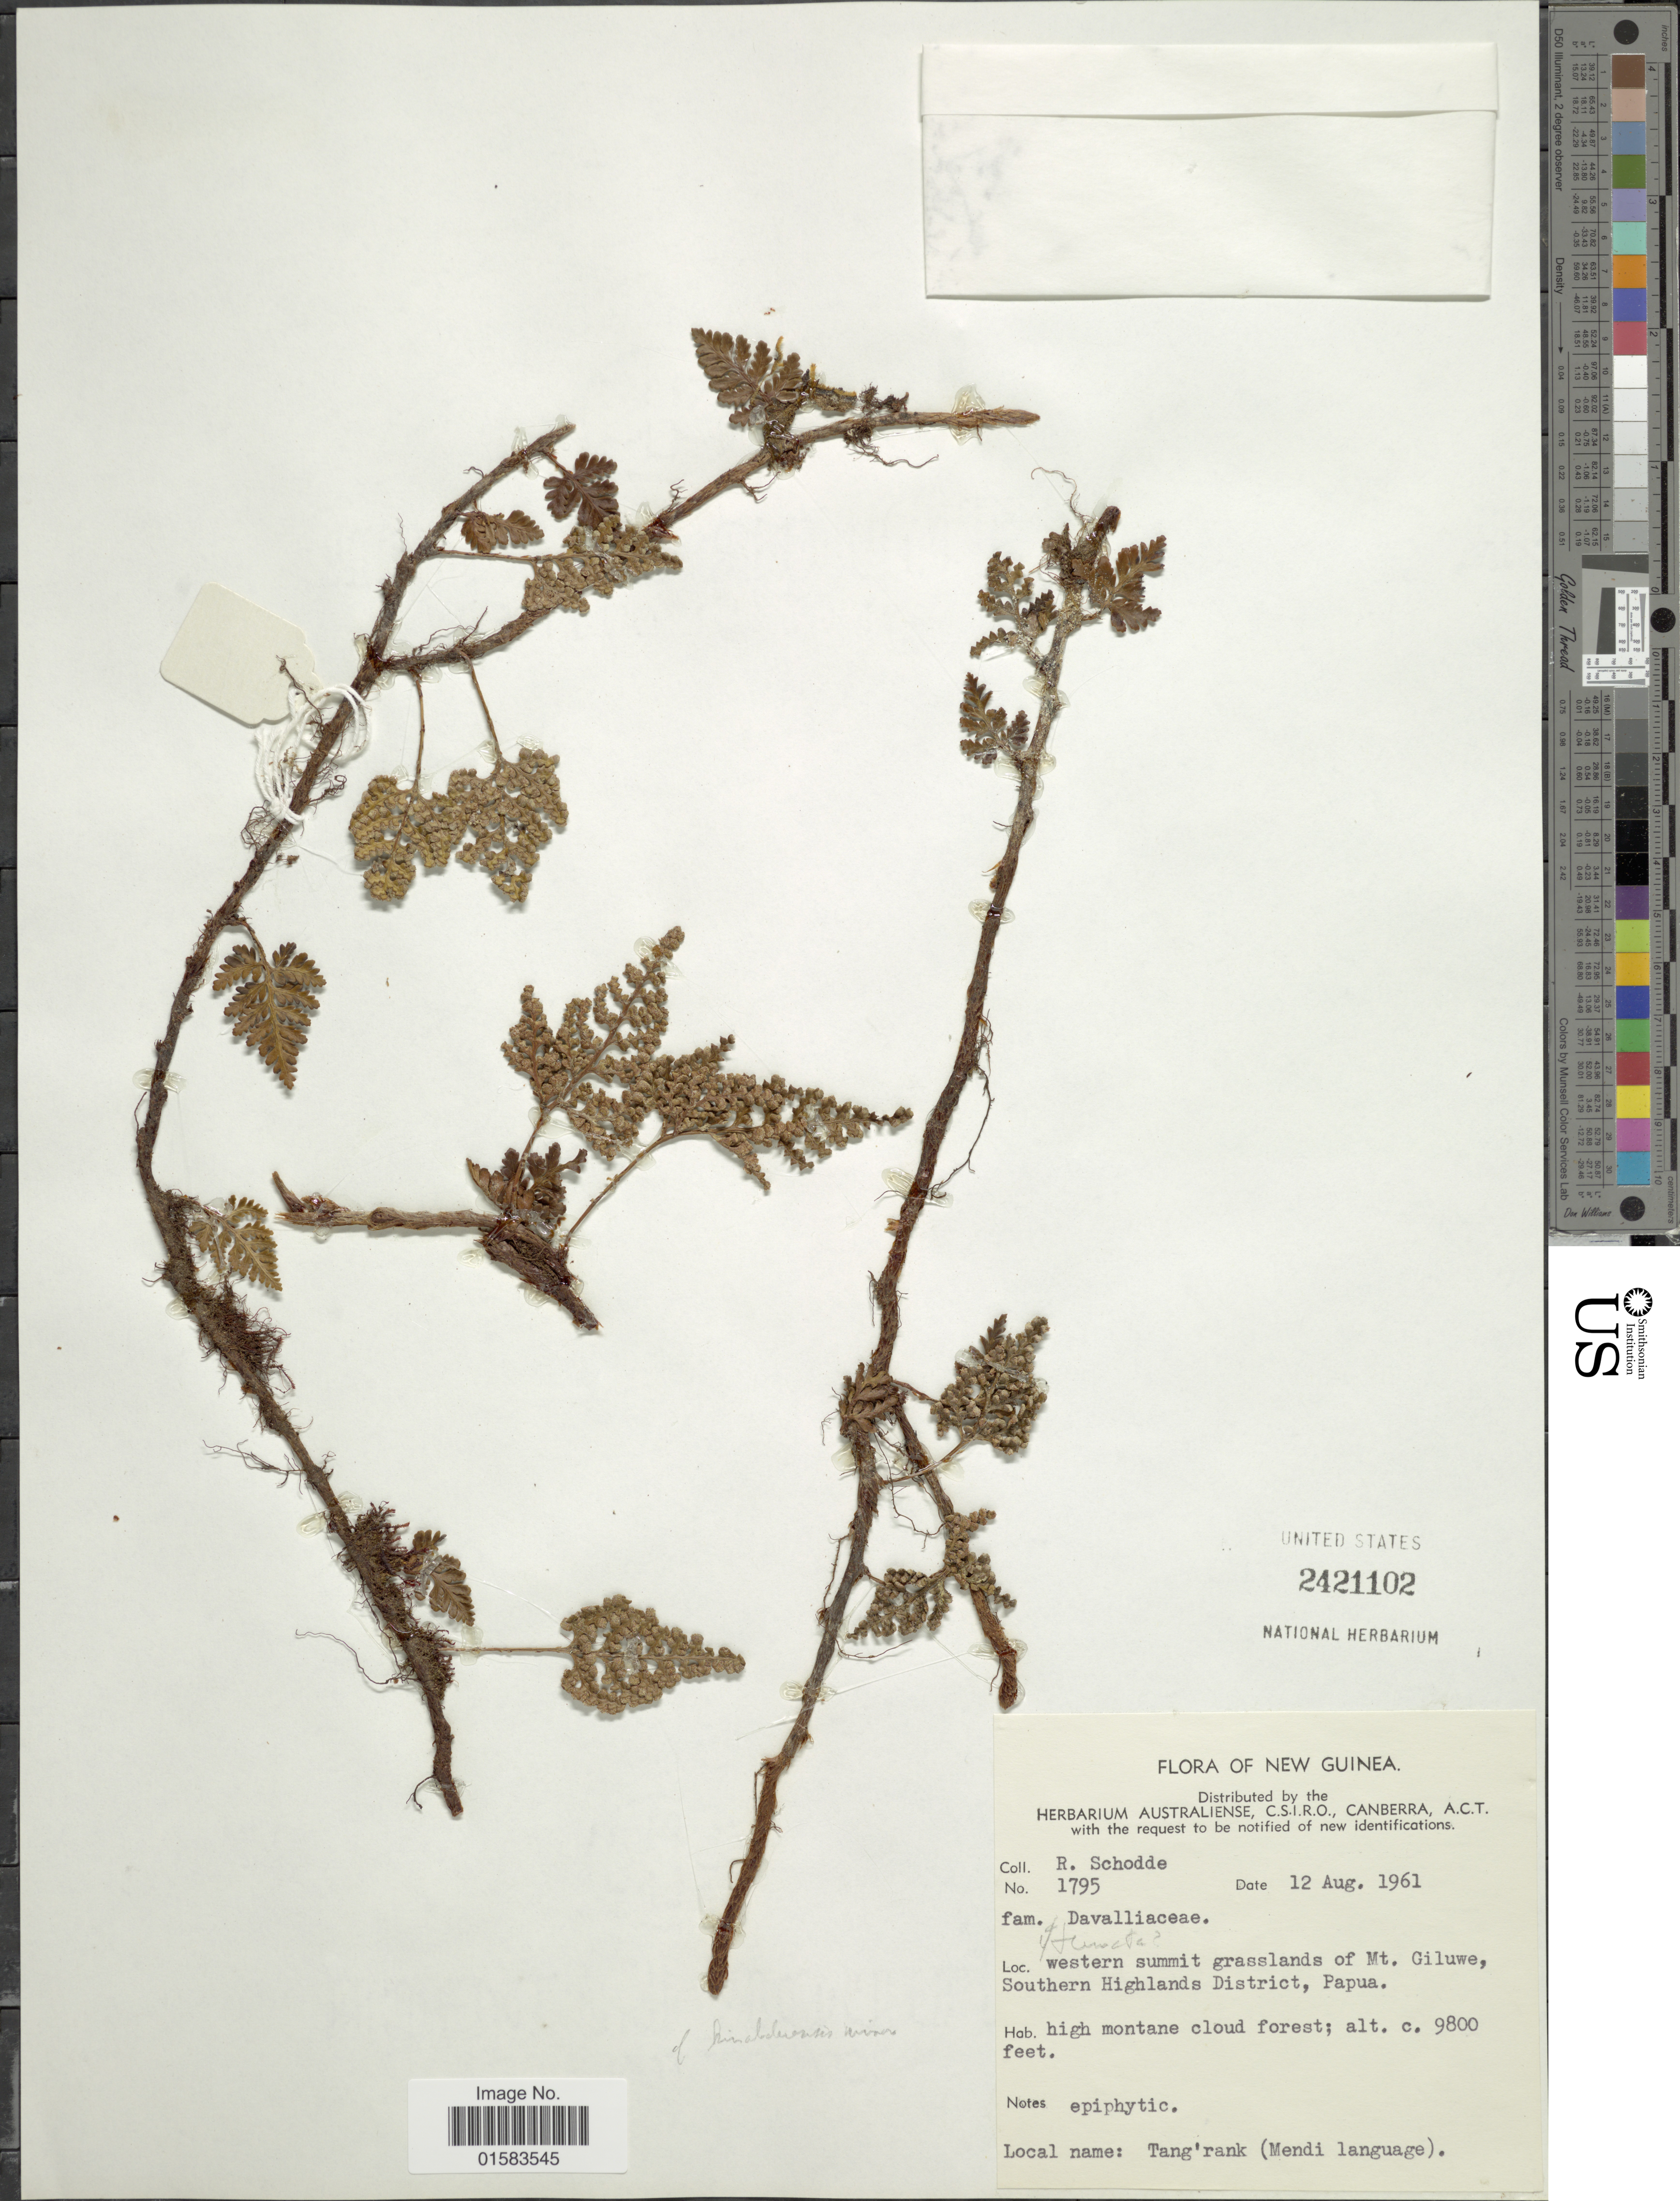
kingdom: Plantae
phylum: Tracheophyta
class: Polypodiopsida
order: Polypodiales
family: Davalliaceae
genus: Davallia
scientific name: Davallia sp.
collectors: R. Schodde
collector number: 1795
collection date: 1961-08-12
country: Papua New Guinea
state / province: Southern Highlands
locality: Western summit grasslands of Mt. Giluwe, Papua, New Guinea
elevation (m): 2987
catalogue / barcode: US 2421102